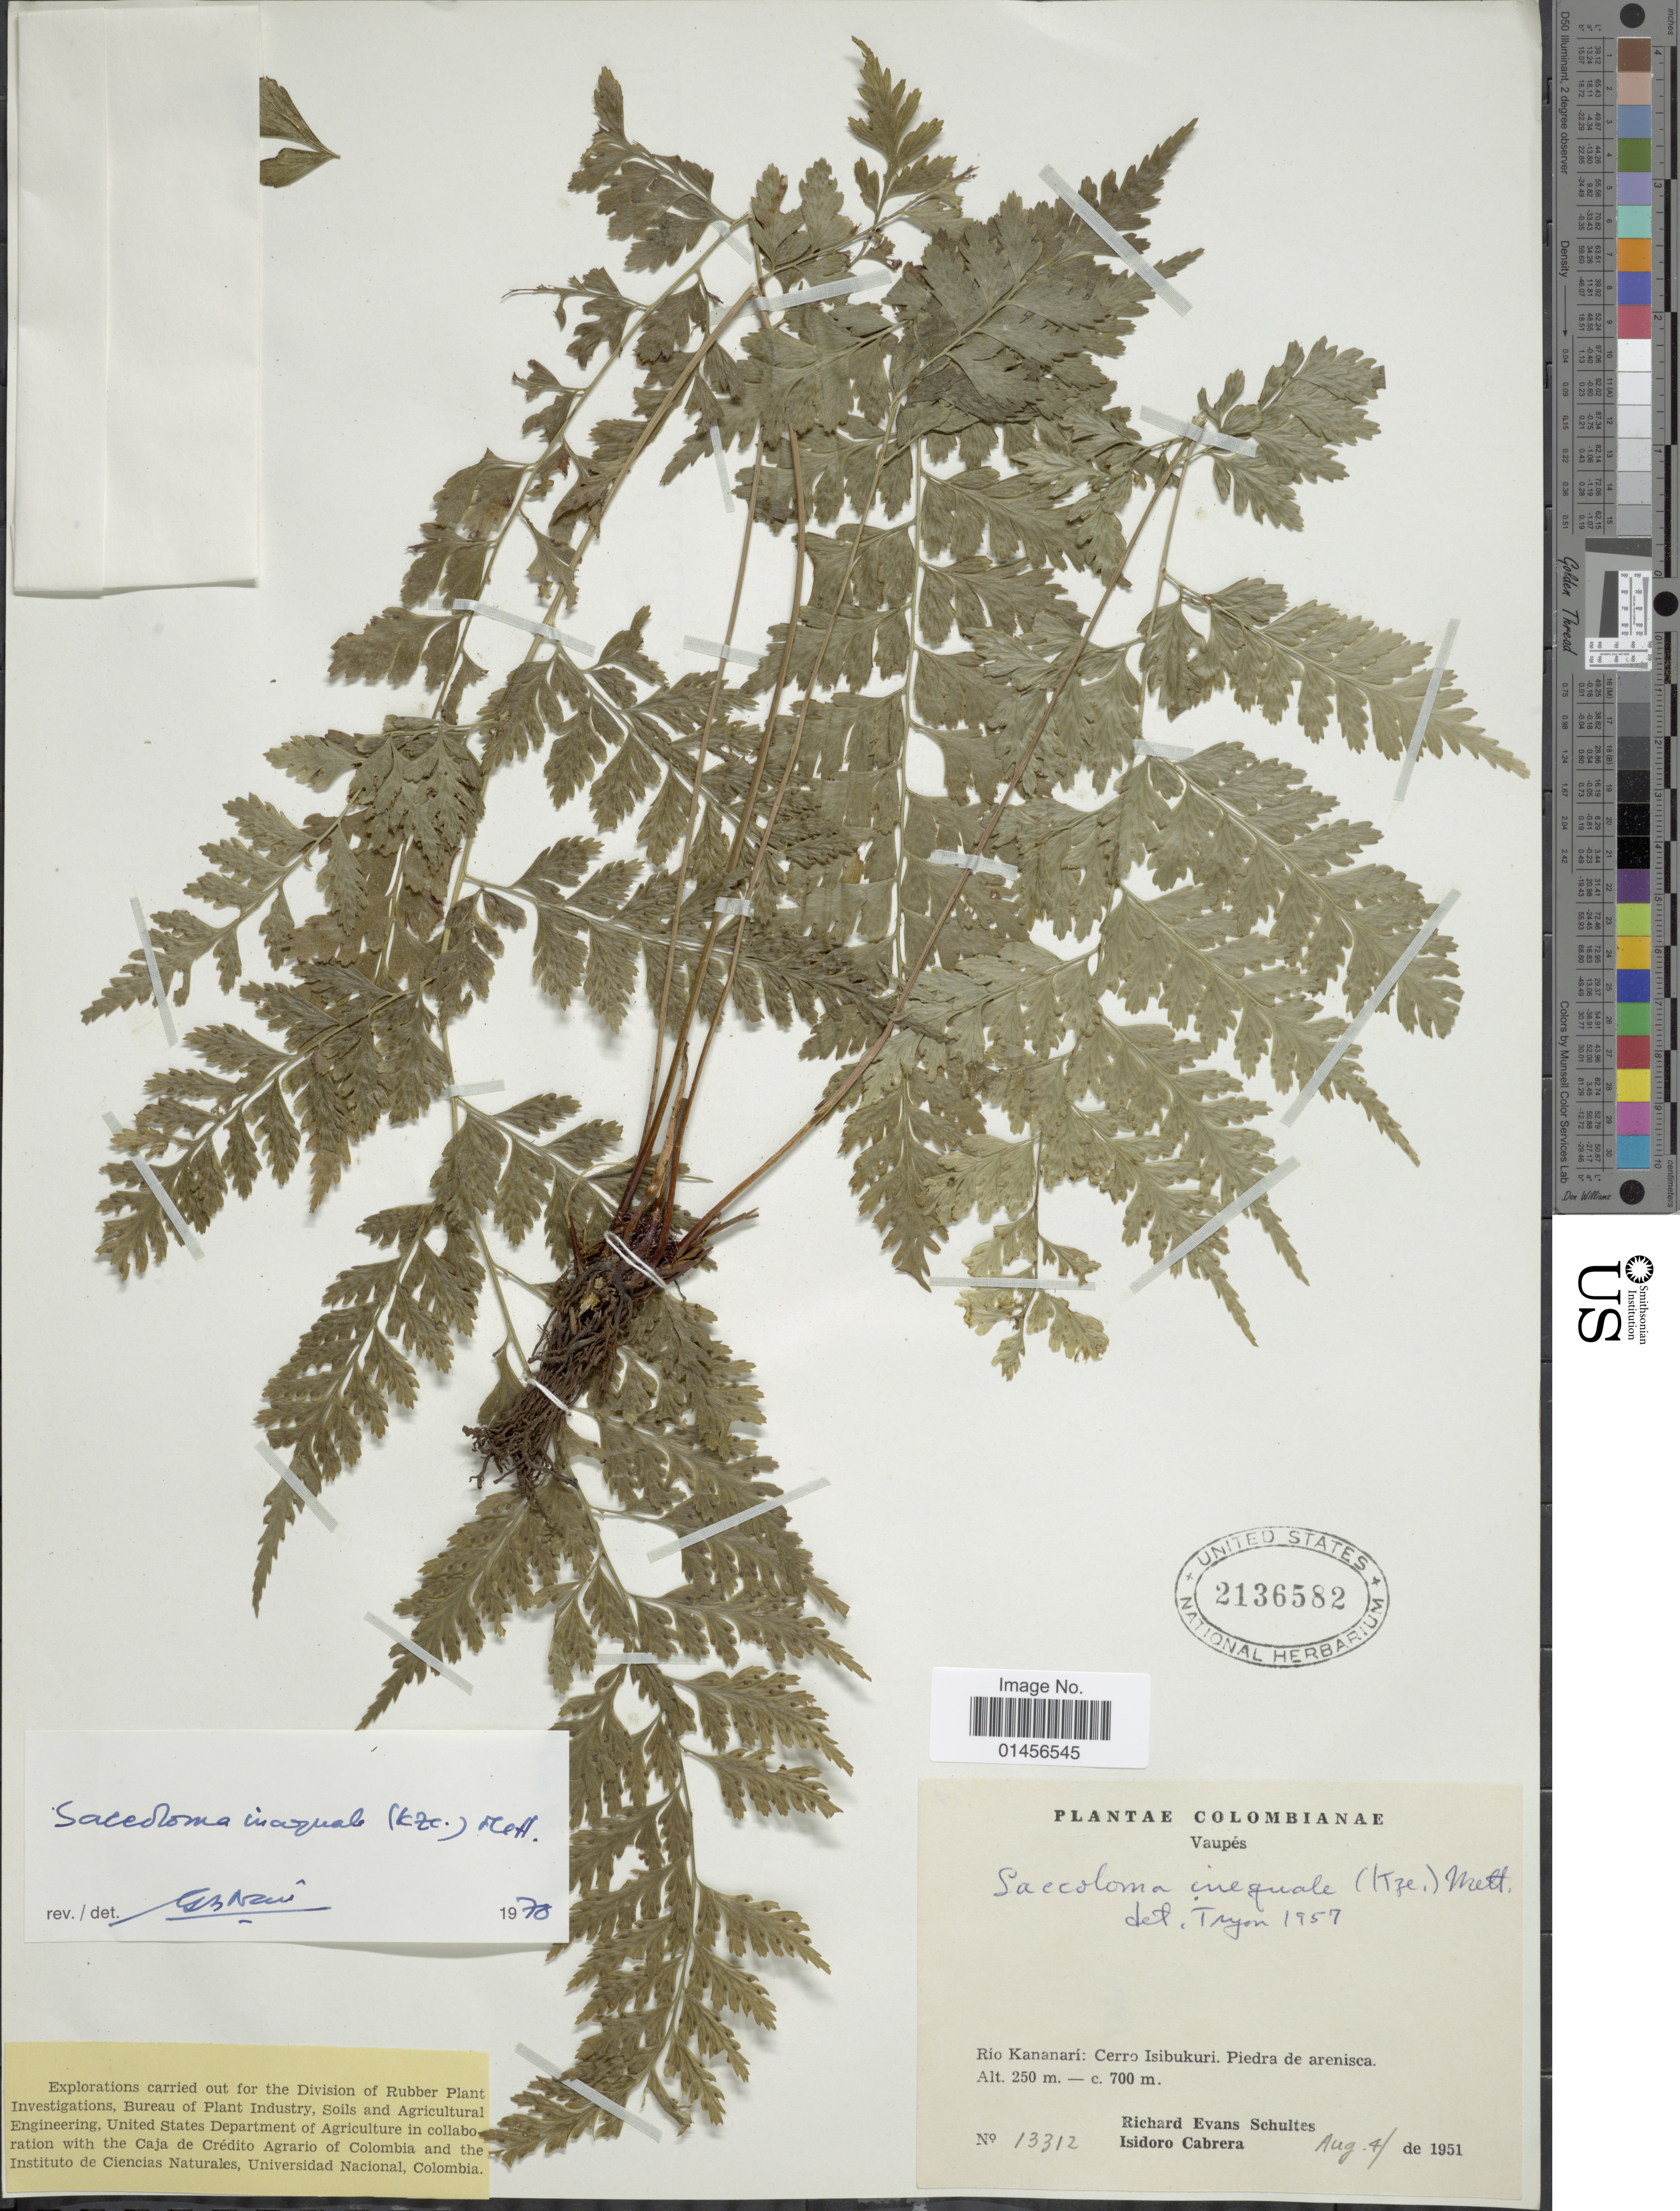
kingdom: Plantae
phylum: Tracheophyta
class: Polypodiopsida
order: Polypodiales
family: Saccolomataceae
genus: Saccoloma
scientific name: Saccoloma inaequale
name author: (Kunze) Mett.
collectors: R. E. Schultes & I. Cabrera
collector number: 13312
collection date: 1951-08-04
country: Colombia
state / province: Vaupés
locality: Río Kananarí: Cerro Isibukuri, Piedra de arenisca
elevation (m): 250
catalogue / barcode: US 2136582